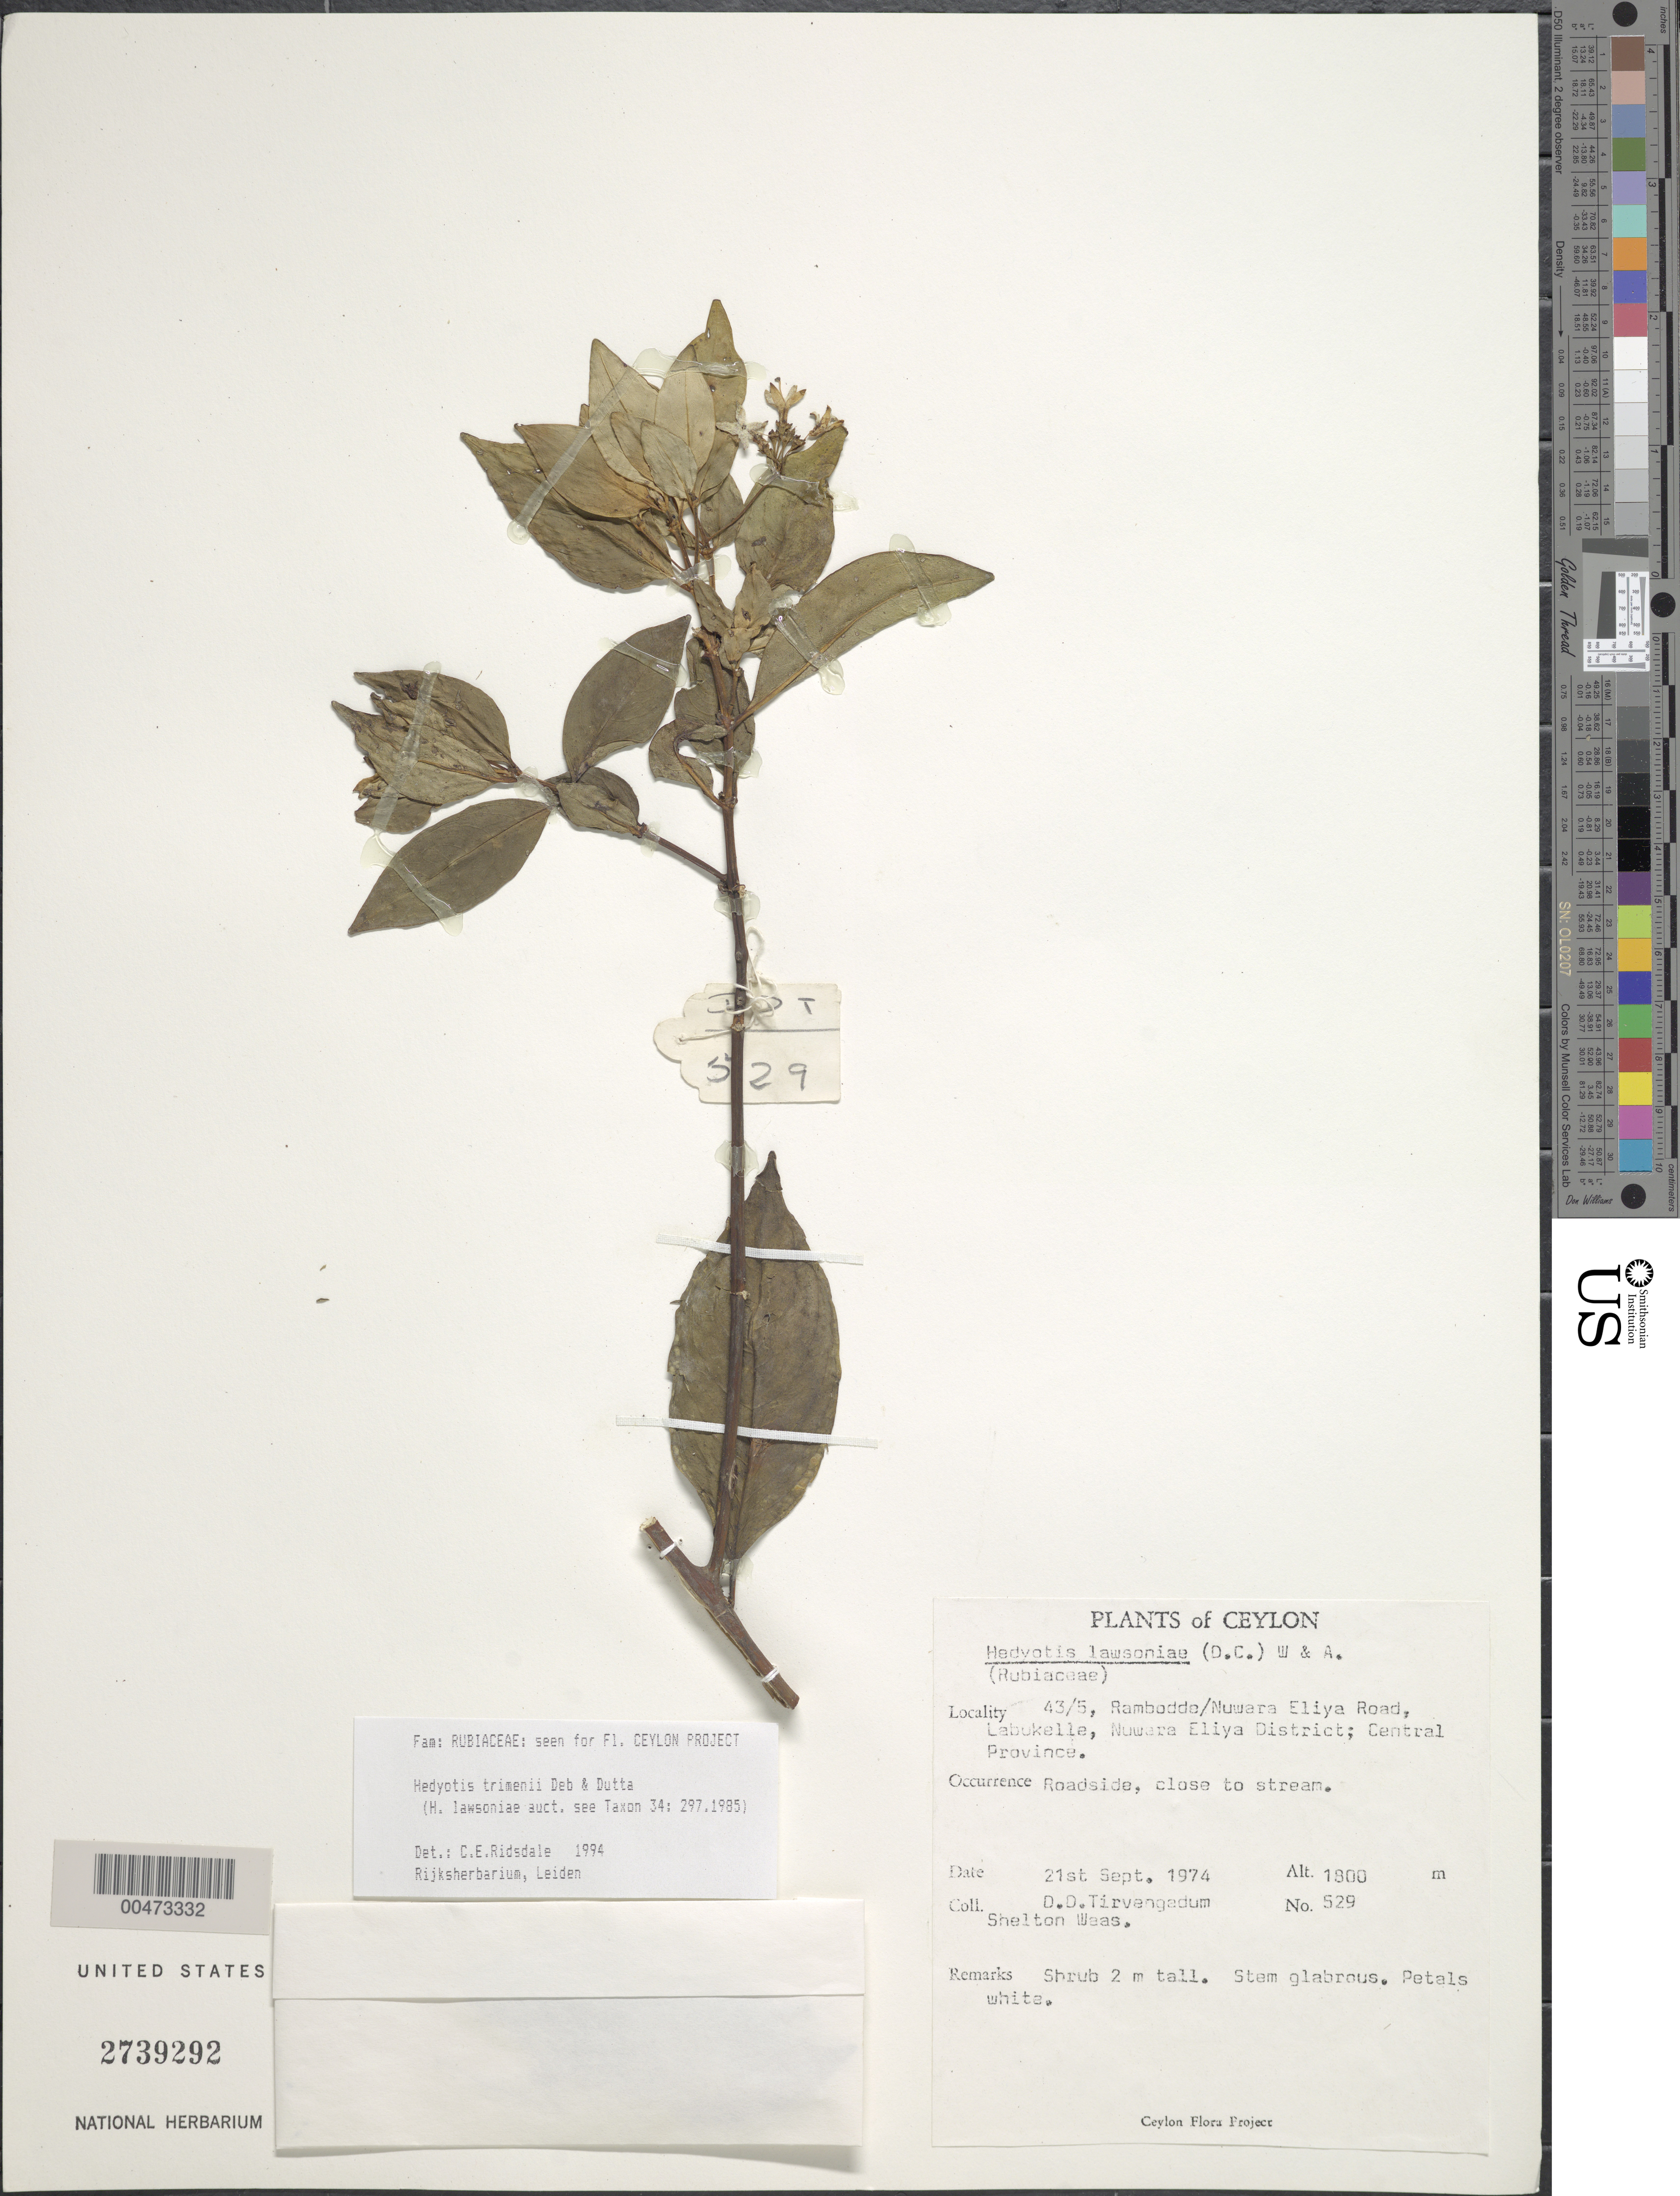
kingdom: Plantae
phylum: Tracheophyta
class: Magnoliopsida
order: Gentianales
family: Rubiaceae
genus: Hedyotis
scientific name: Hedyotis trimenii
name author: Deb & R. Dutta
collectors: D. Tirvengadum & S. Waas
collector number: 529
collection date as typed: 21 Sep 1974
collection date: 1974-09-21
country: Sri Lanka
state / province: Central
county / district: Nuwara Eliya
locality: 43/5, Rambodde/Nuwara Eliya Rd, Labukelle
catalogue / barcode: US 2739292